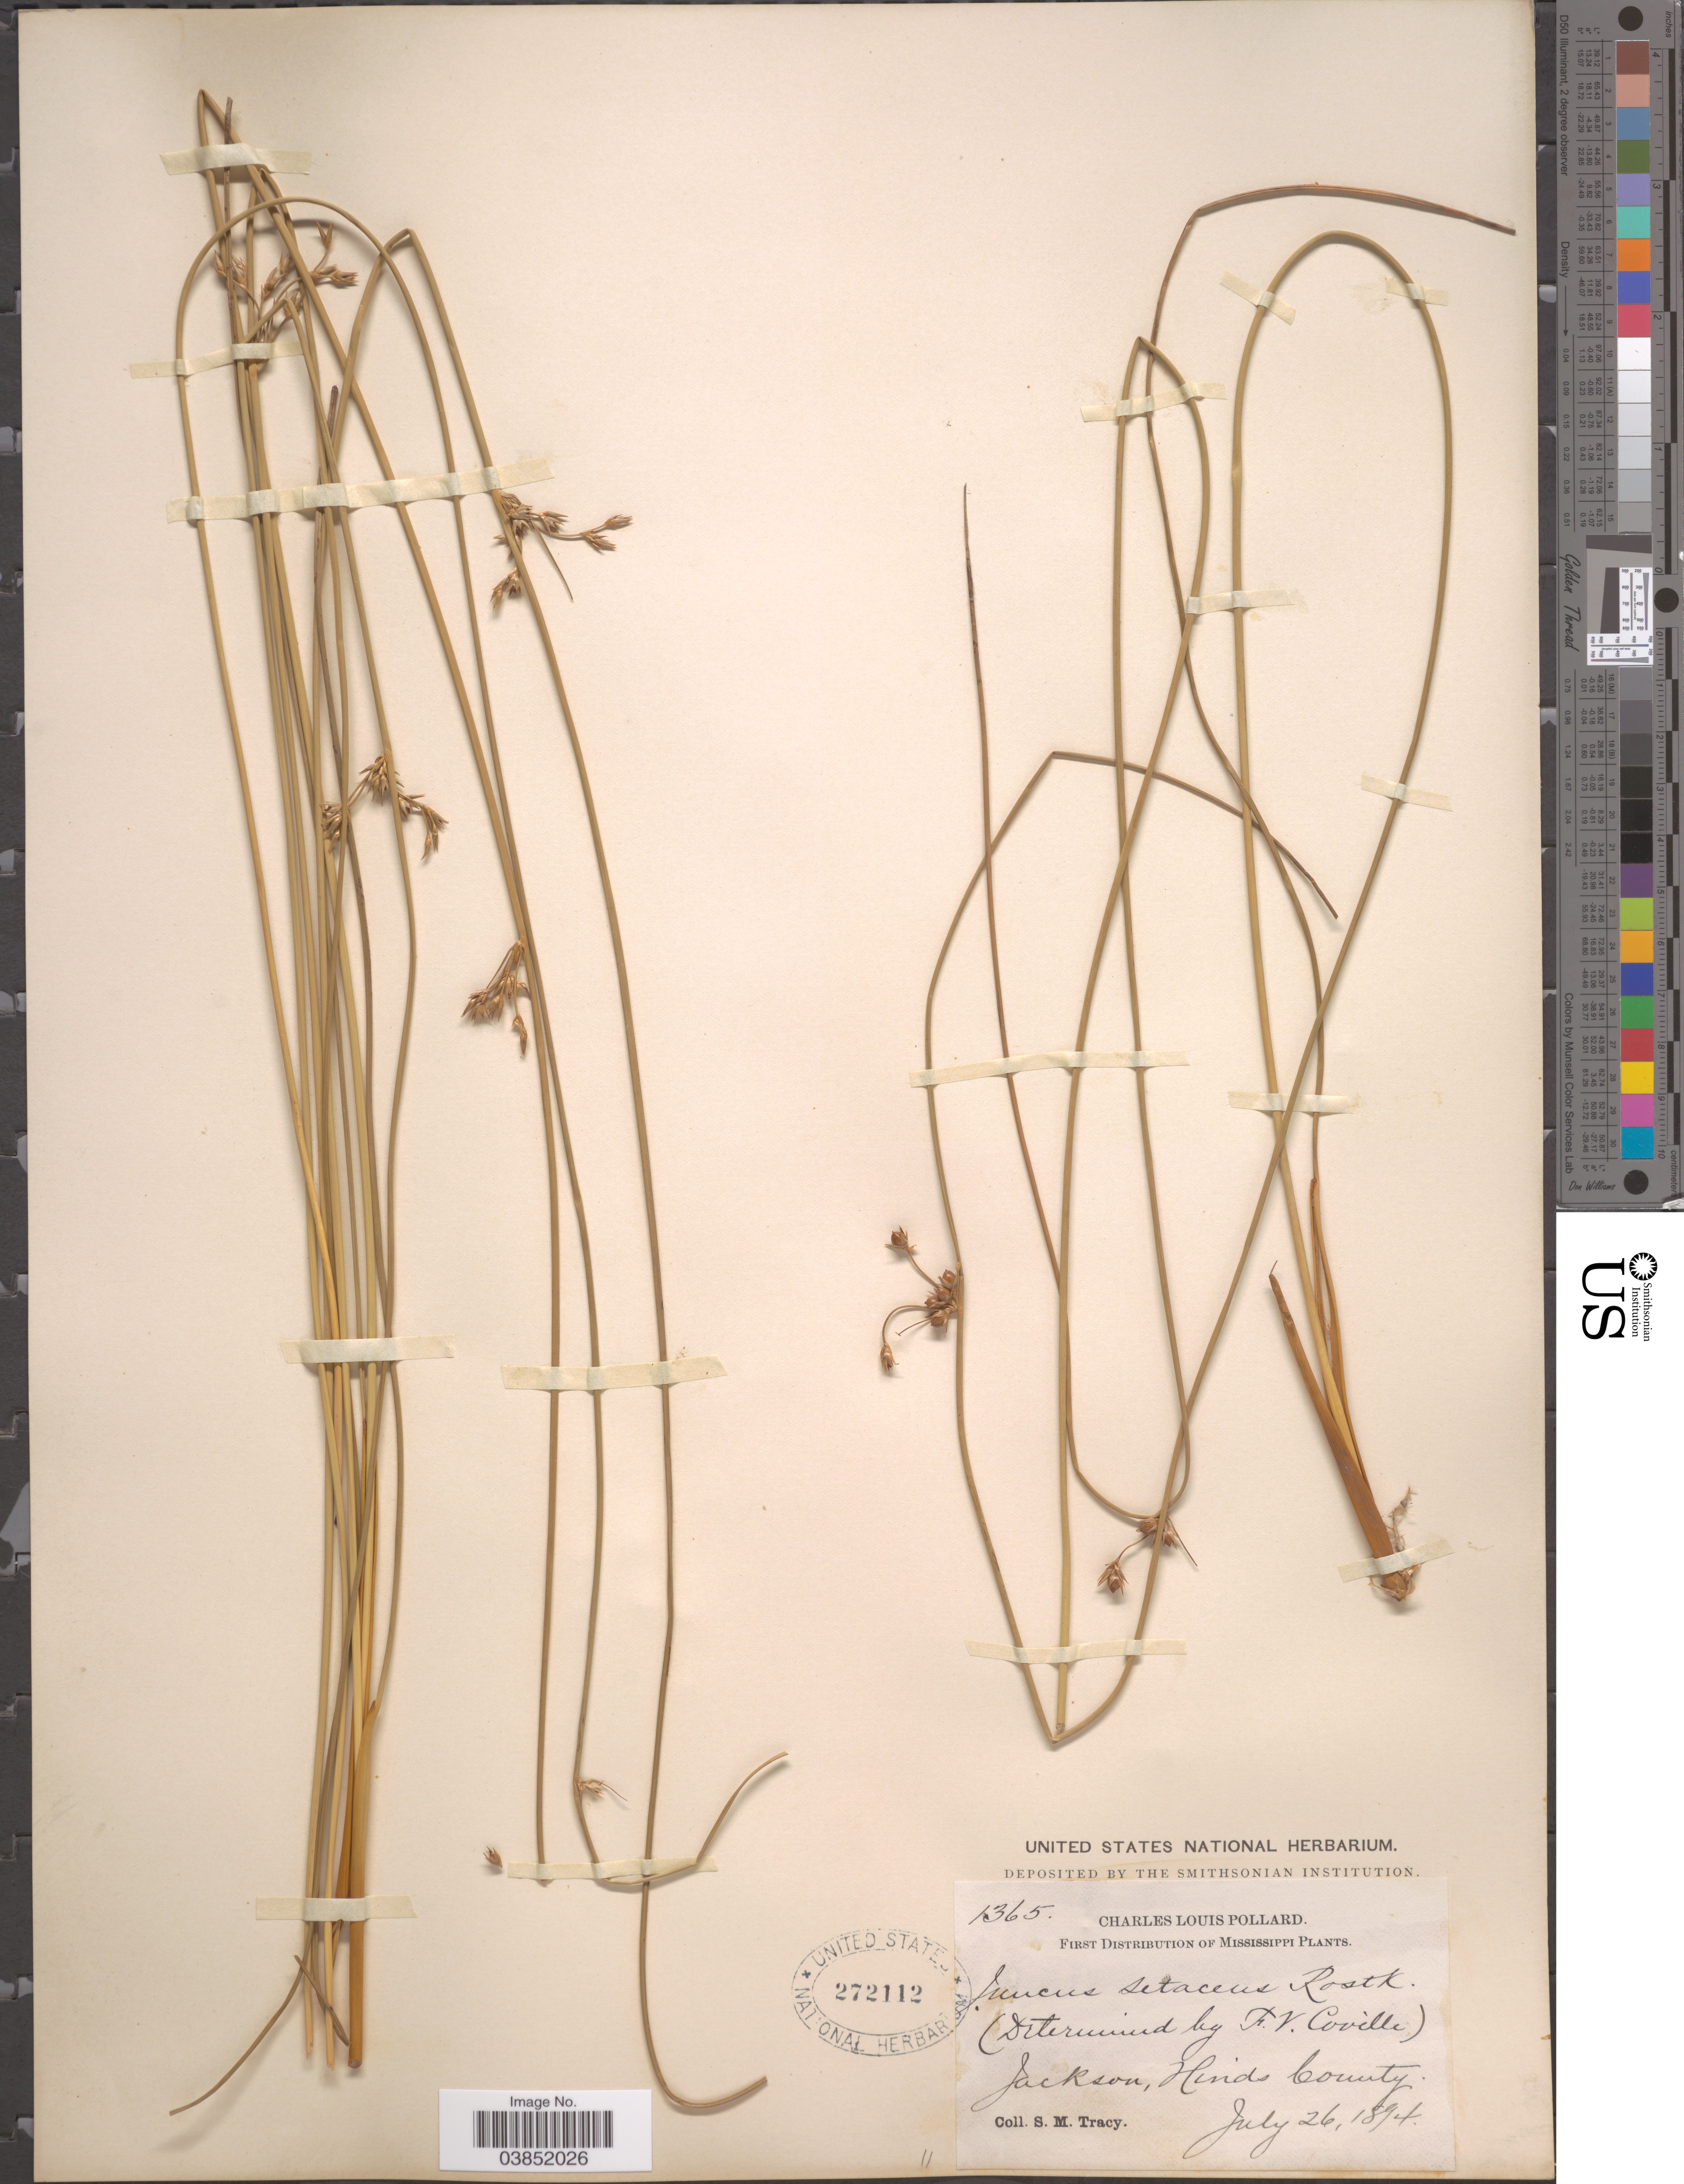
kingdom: Plantae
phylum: Tracheophyta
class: Liliopsida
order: Poales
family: Juncaceae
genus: Juncus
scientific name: Juncus coriaceus Mack.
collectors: S. M. Tracy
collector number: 1365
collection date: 1894-07-26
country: United States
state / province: Mississippi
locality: Jackson, Hinds County.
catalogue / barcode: US 272112